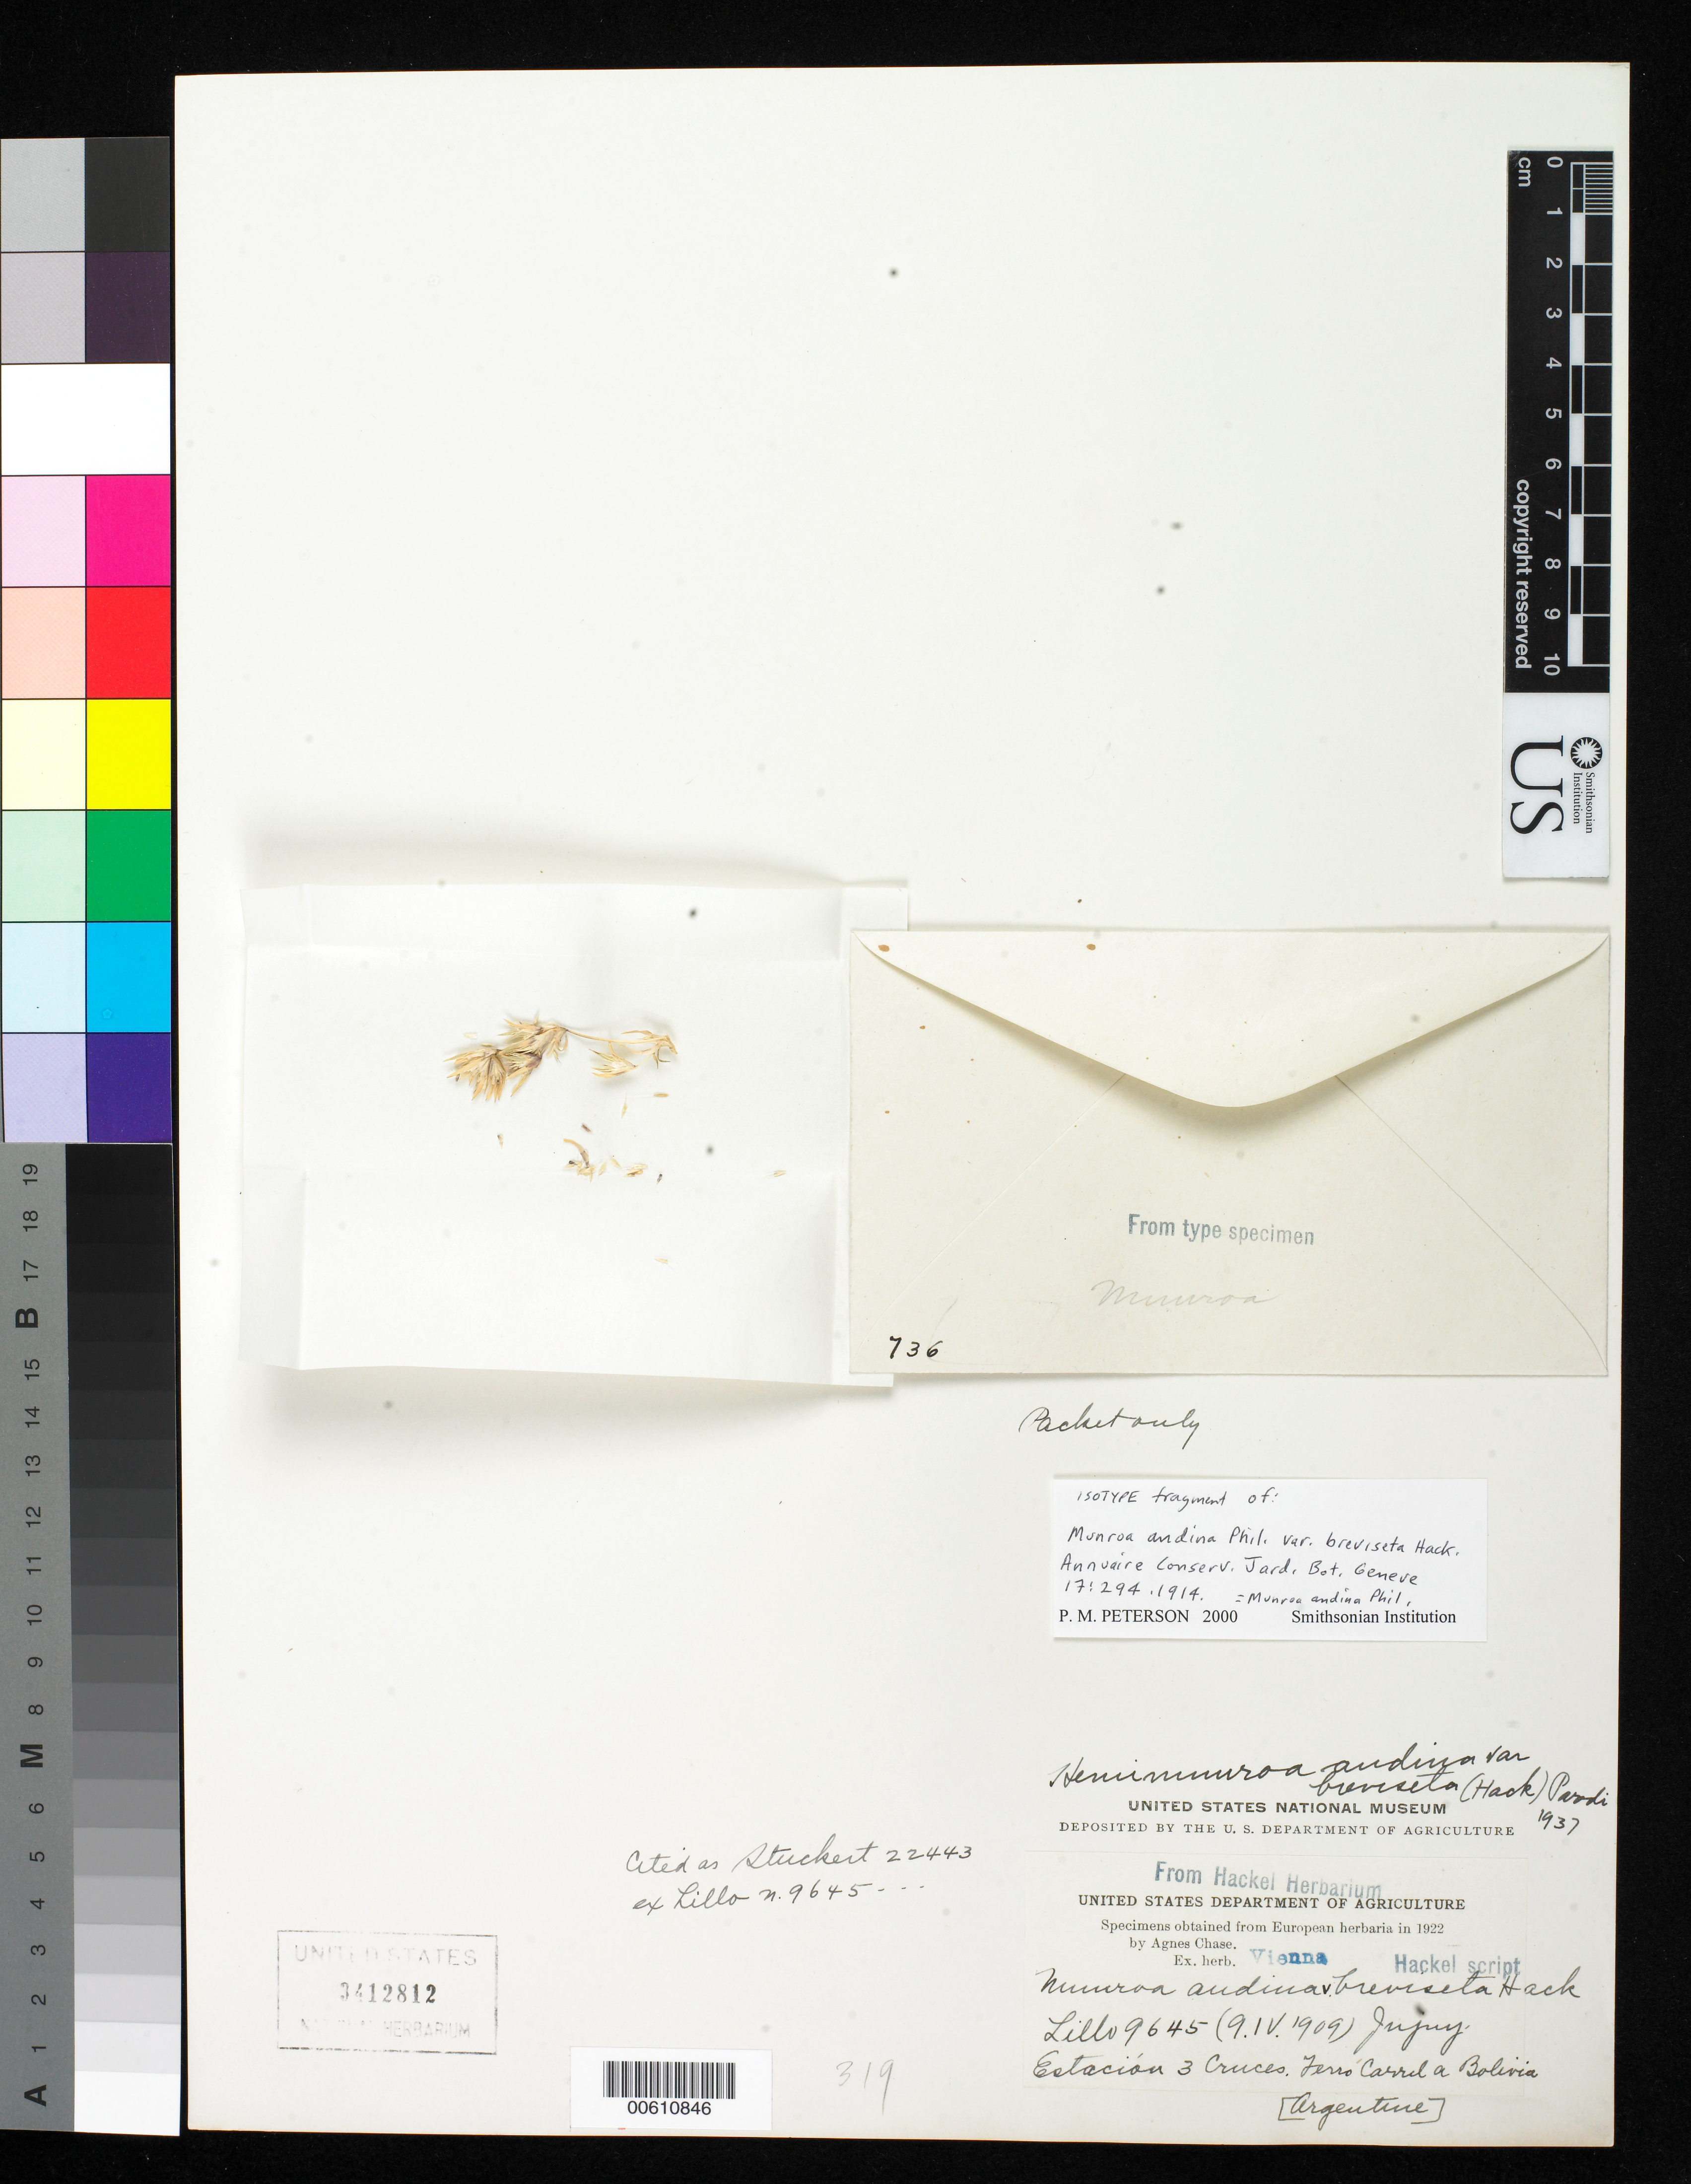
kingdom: Plantae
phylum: Tracheophyta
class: Liliopsida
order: Poales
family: Poaceae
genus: Munroa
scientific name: Munroa andina var. breviseta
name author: Hack.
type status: Type Fragment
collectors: M. Lillo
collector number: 9645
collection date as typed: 09 Apr 1909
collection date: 1909-04-09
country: Argentina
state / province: Jujuy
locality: Ferro Carrel a Bolivia.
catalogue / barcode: US 3412812